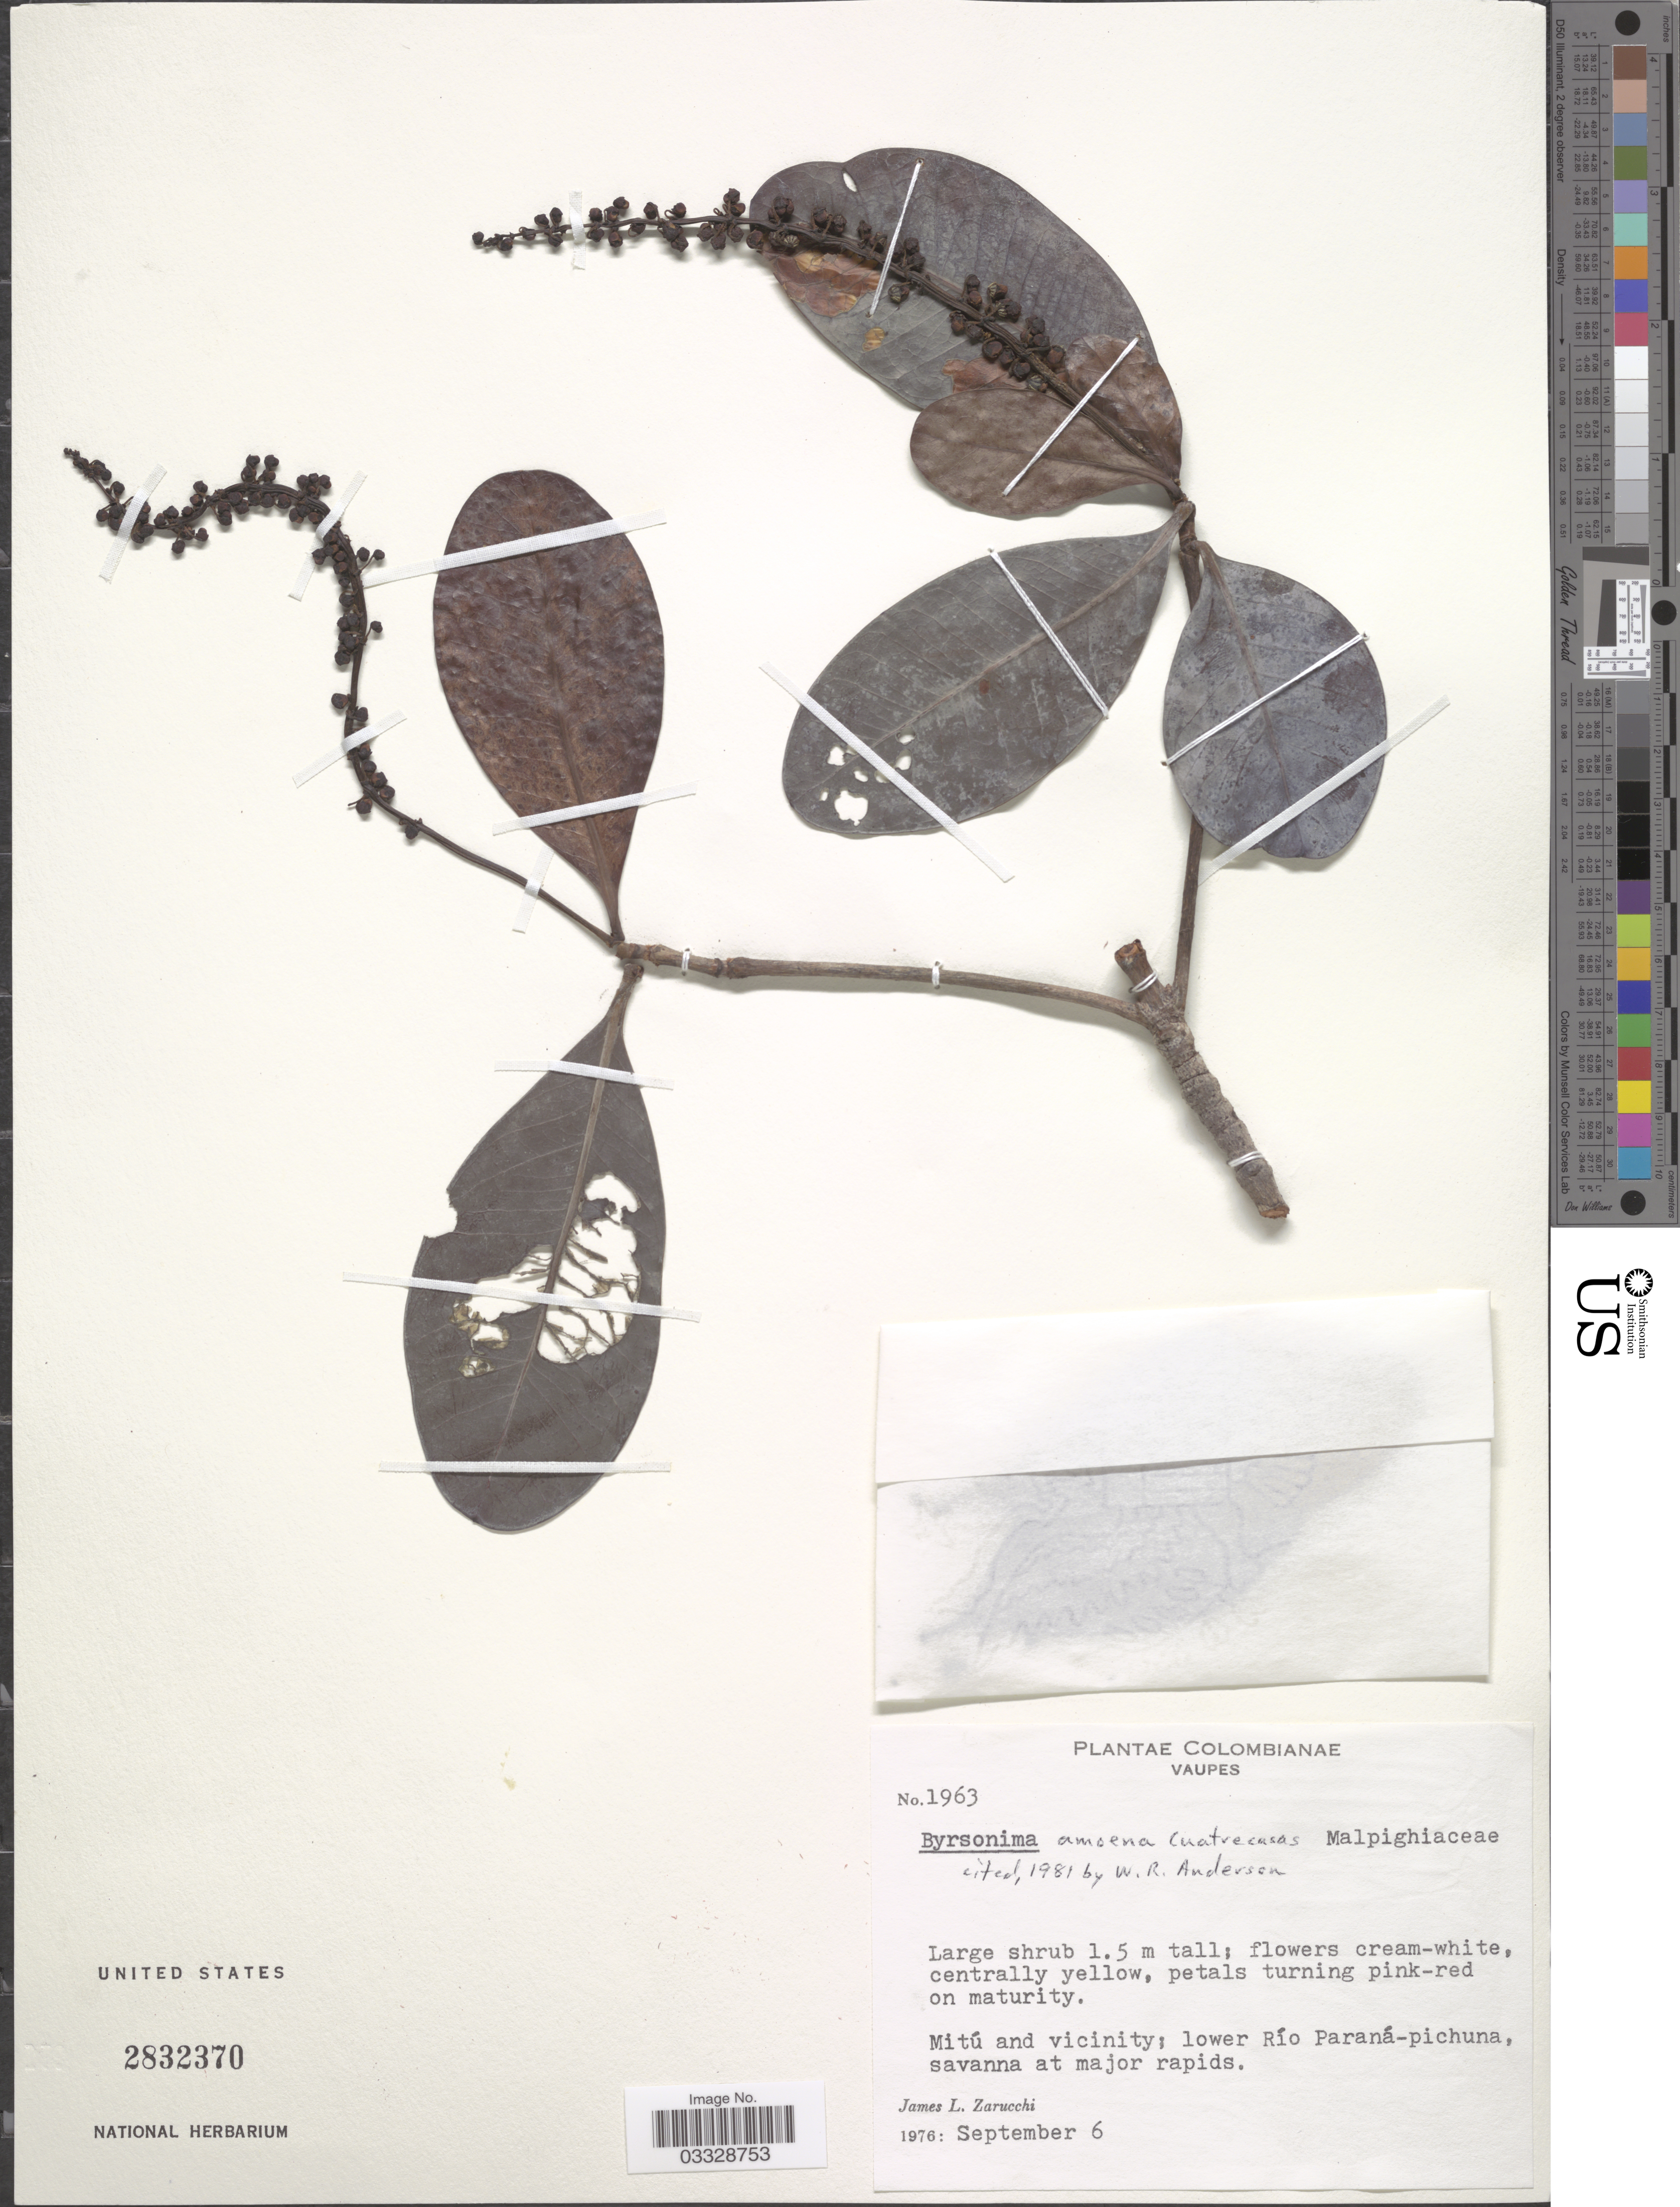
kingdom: Plantae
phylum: Tracheophyta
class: Magnoliopsida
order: Malpighiales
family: Malpighiaceae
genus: Byrsonima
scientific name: Byrsonima amoena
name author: Cuatrec.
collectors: J. L. Zarucchi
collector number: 1963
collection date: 1976-09-06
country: Colombia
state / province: Vaupés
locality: Mitú and vicinity, lower Río Paraná-pichuna, savanna at major rapids.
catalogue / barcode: US 2832370